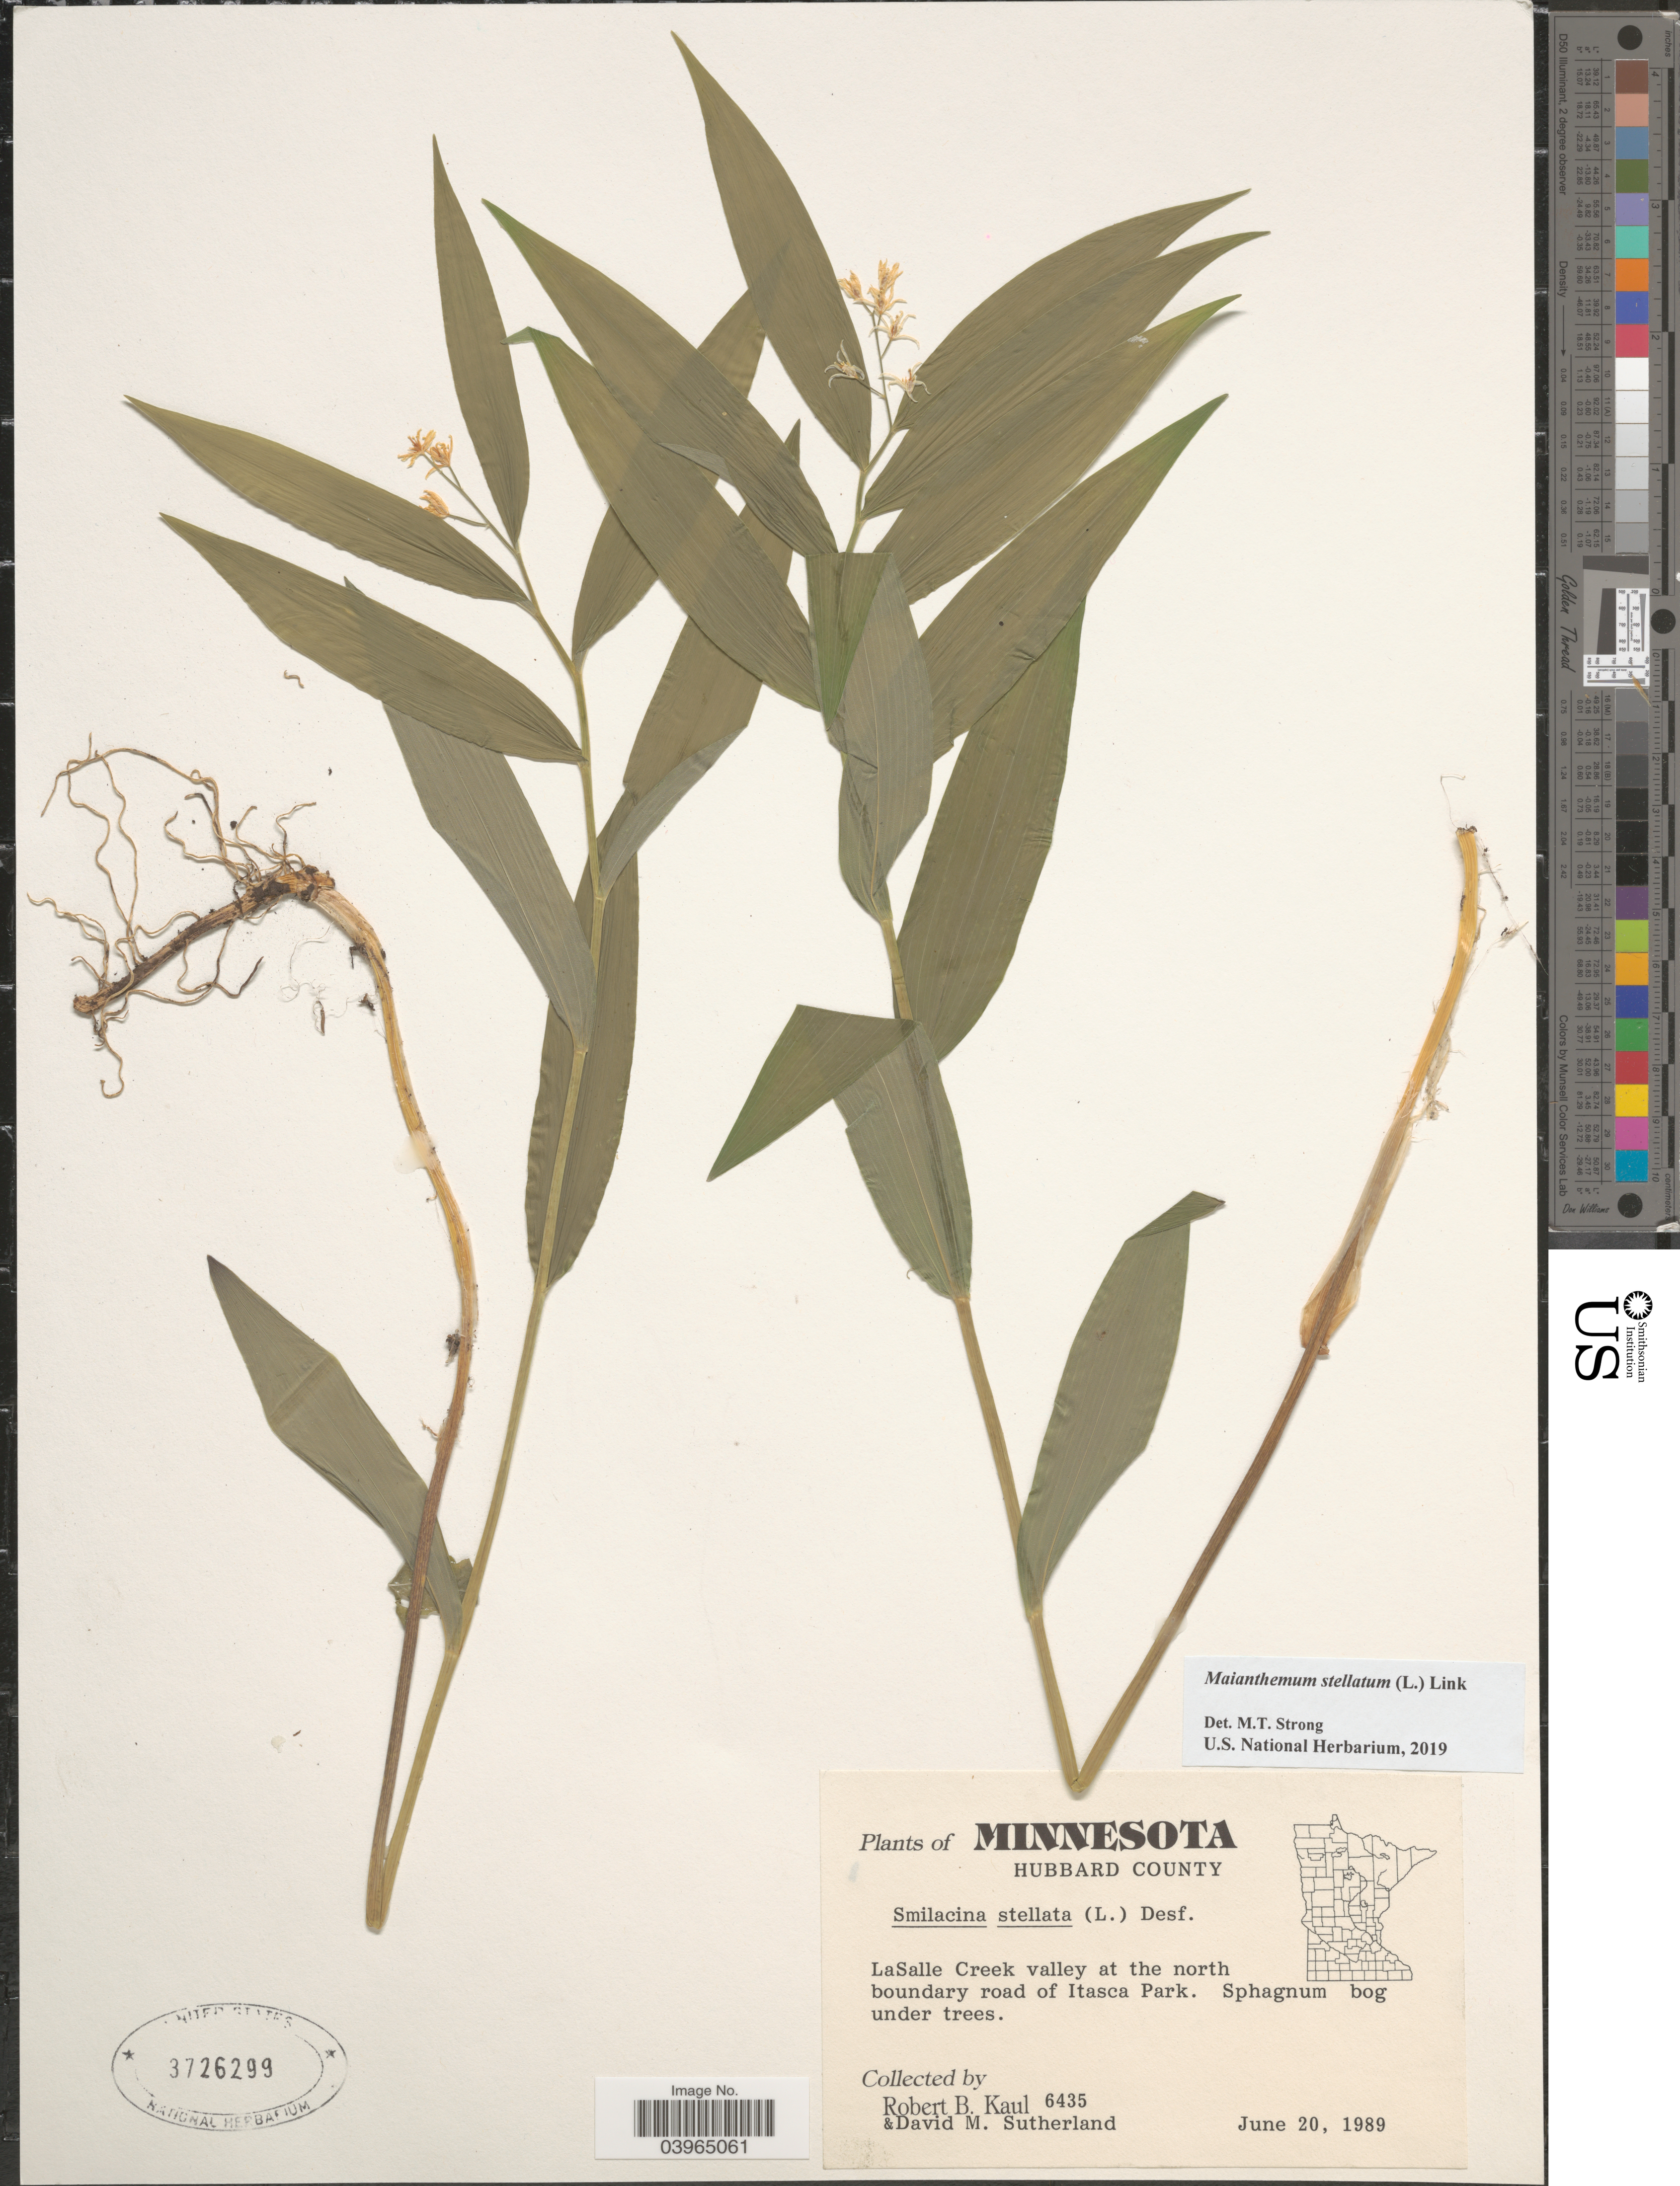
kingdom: Plantae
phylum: Tracheophyta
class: Liliopsida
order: Asparagales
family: Asparagaceae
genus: Maianthemum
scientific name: Maianthemum stellatum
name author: (L.) Link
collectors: R. Kaul & D. Sutherland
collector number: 6435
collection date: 1989-06-20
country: United States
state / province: Minnesota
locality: Hubbard County. LaSalle Creek valley at the north boundary road of Itasca Park.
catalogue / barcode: US 3726299